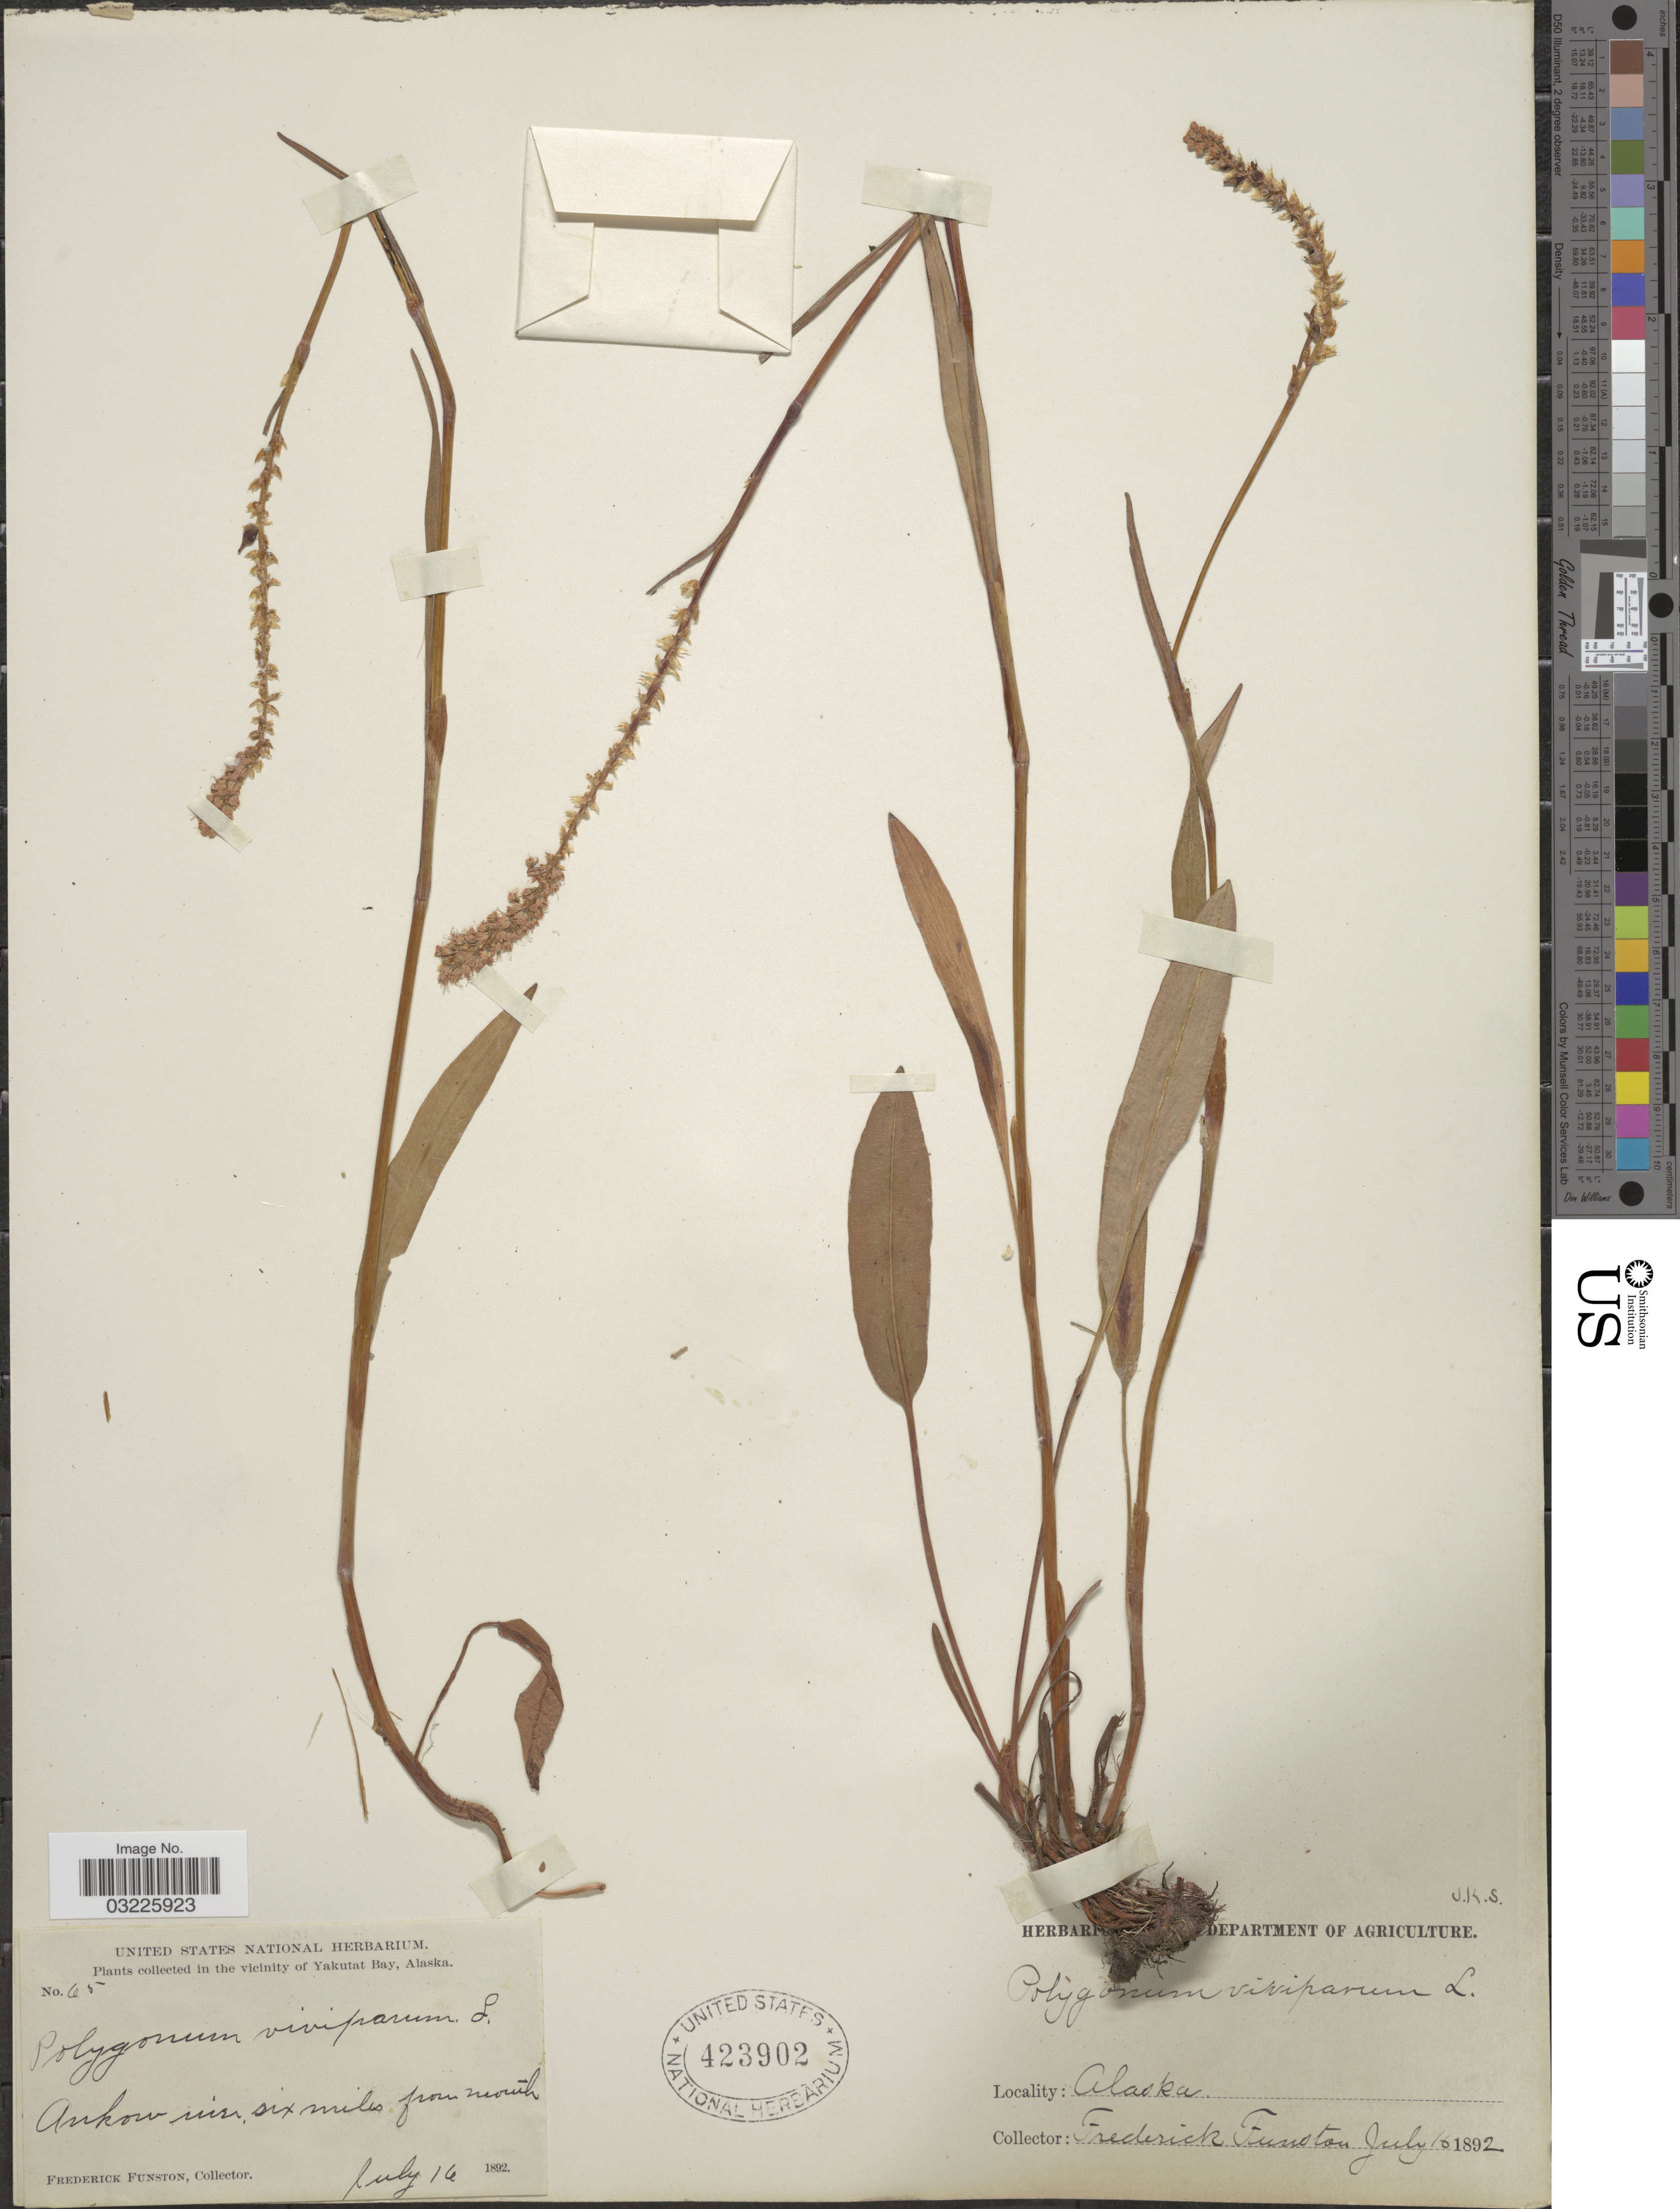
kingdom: Plantae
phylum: Tracheophyta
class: Magnoliopsida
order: Caryophyllales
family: Polygonaceae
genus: Bistorta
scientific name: Bistorta vivipara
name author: (L.) Delarbre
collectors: F. Funston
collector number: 65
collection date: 1892-07-16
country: United States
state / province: Alaska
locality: Vicinity of Yakutat Bay. Ankow river, six miles from mouth.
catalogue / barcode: US 423902